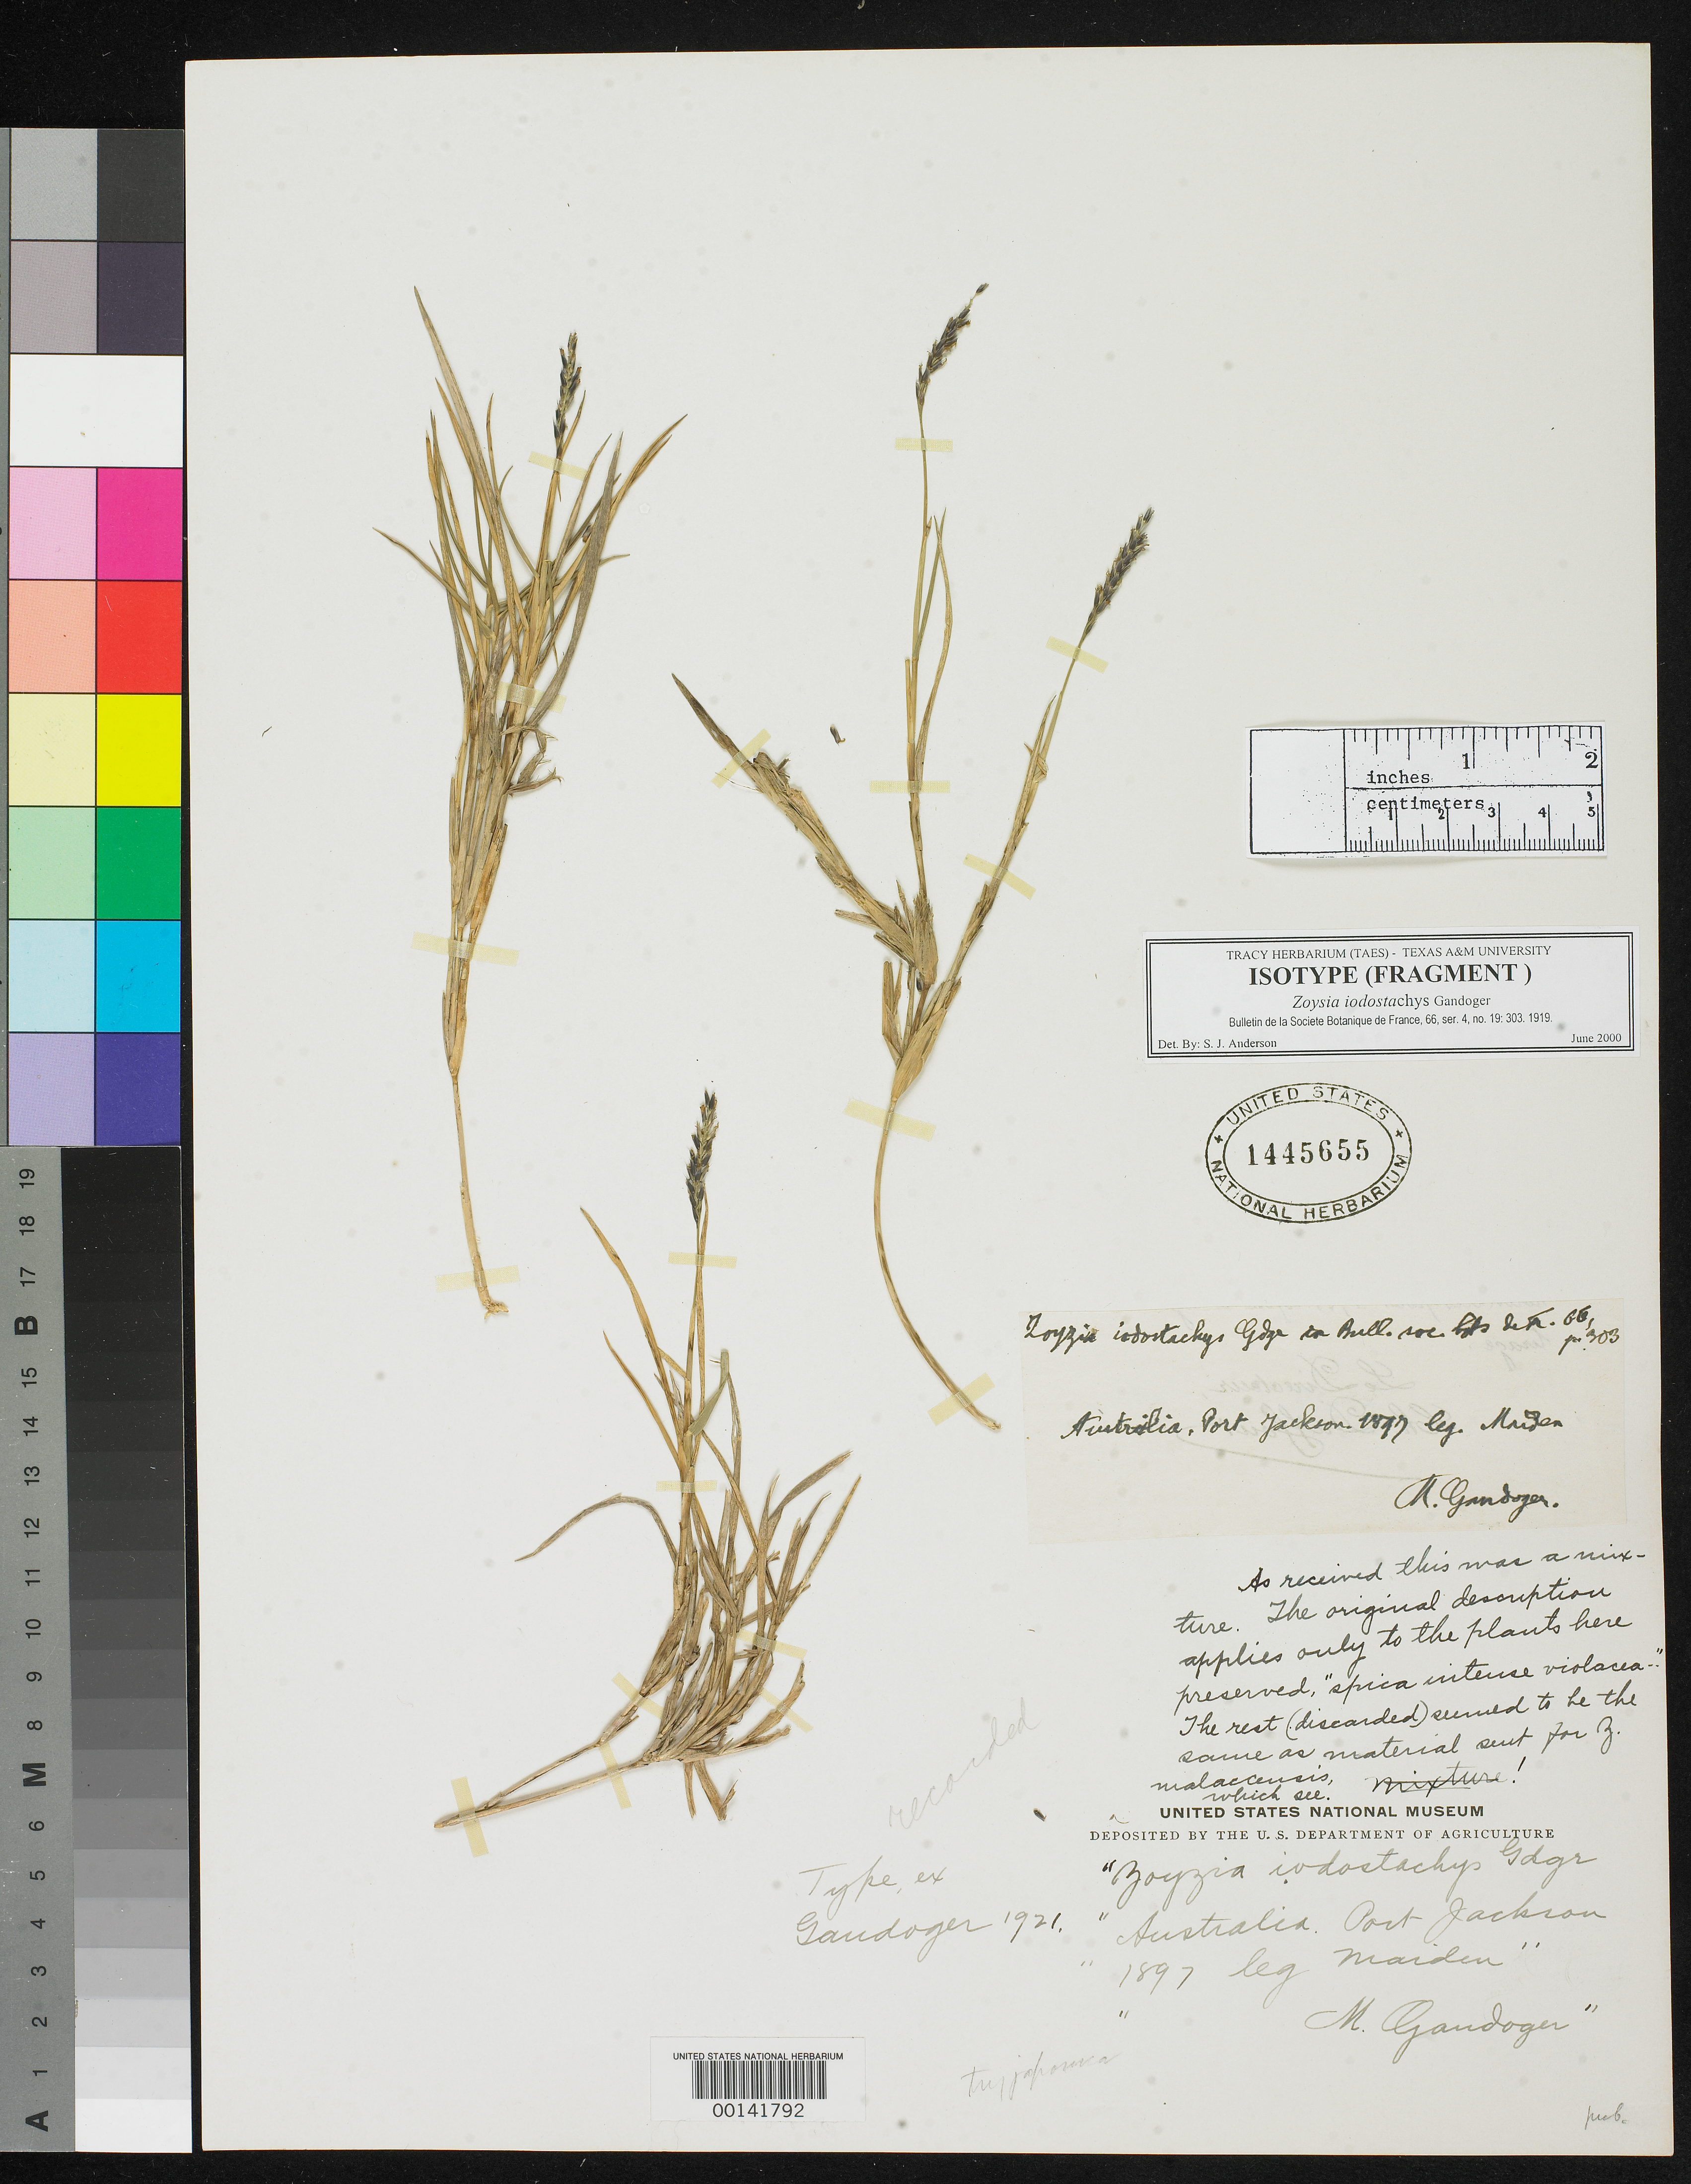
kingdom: Plantae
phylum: Tracheophyta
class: Liliopsida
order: Poales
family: Poaceae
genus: Zoysia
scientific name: Zoysia iodostachys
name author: Gand.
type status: Isotype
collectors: J. Maiden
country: Australia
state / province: New South Wales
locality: Port Jackson.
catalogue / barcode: US 1445655